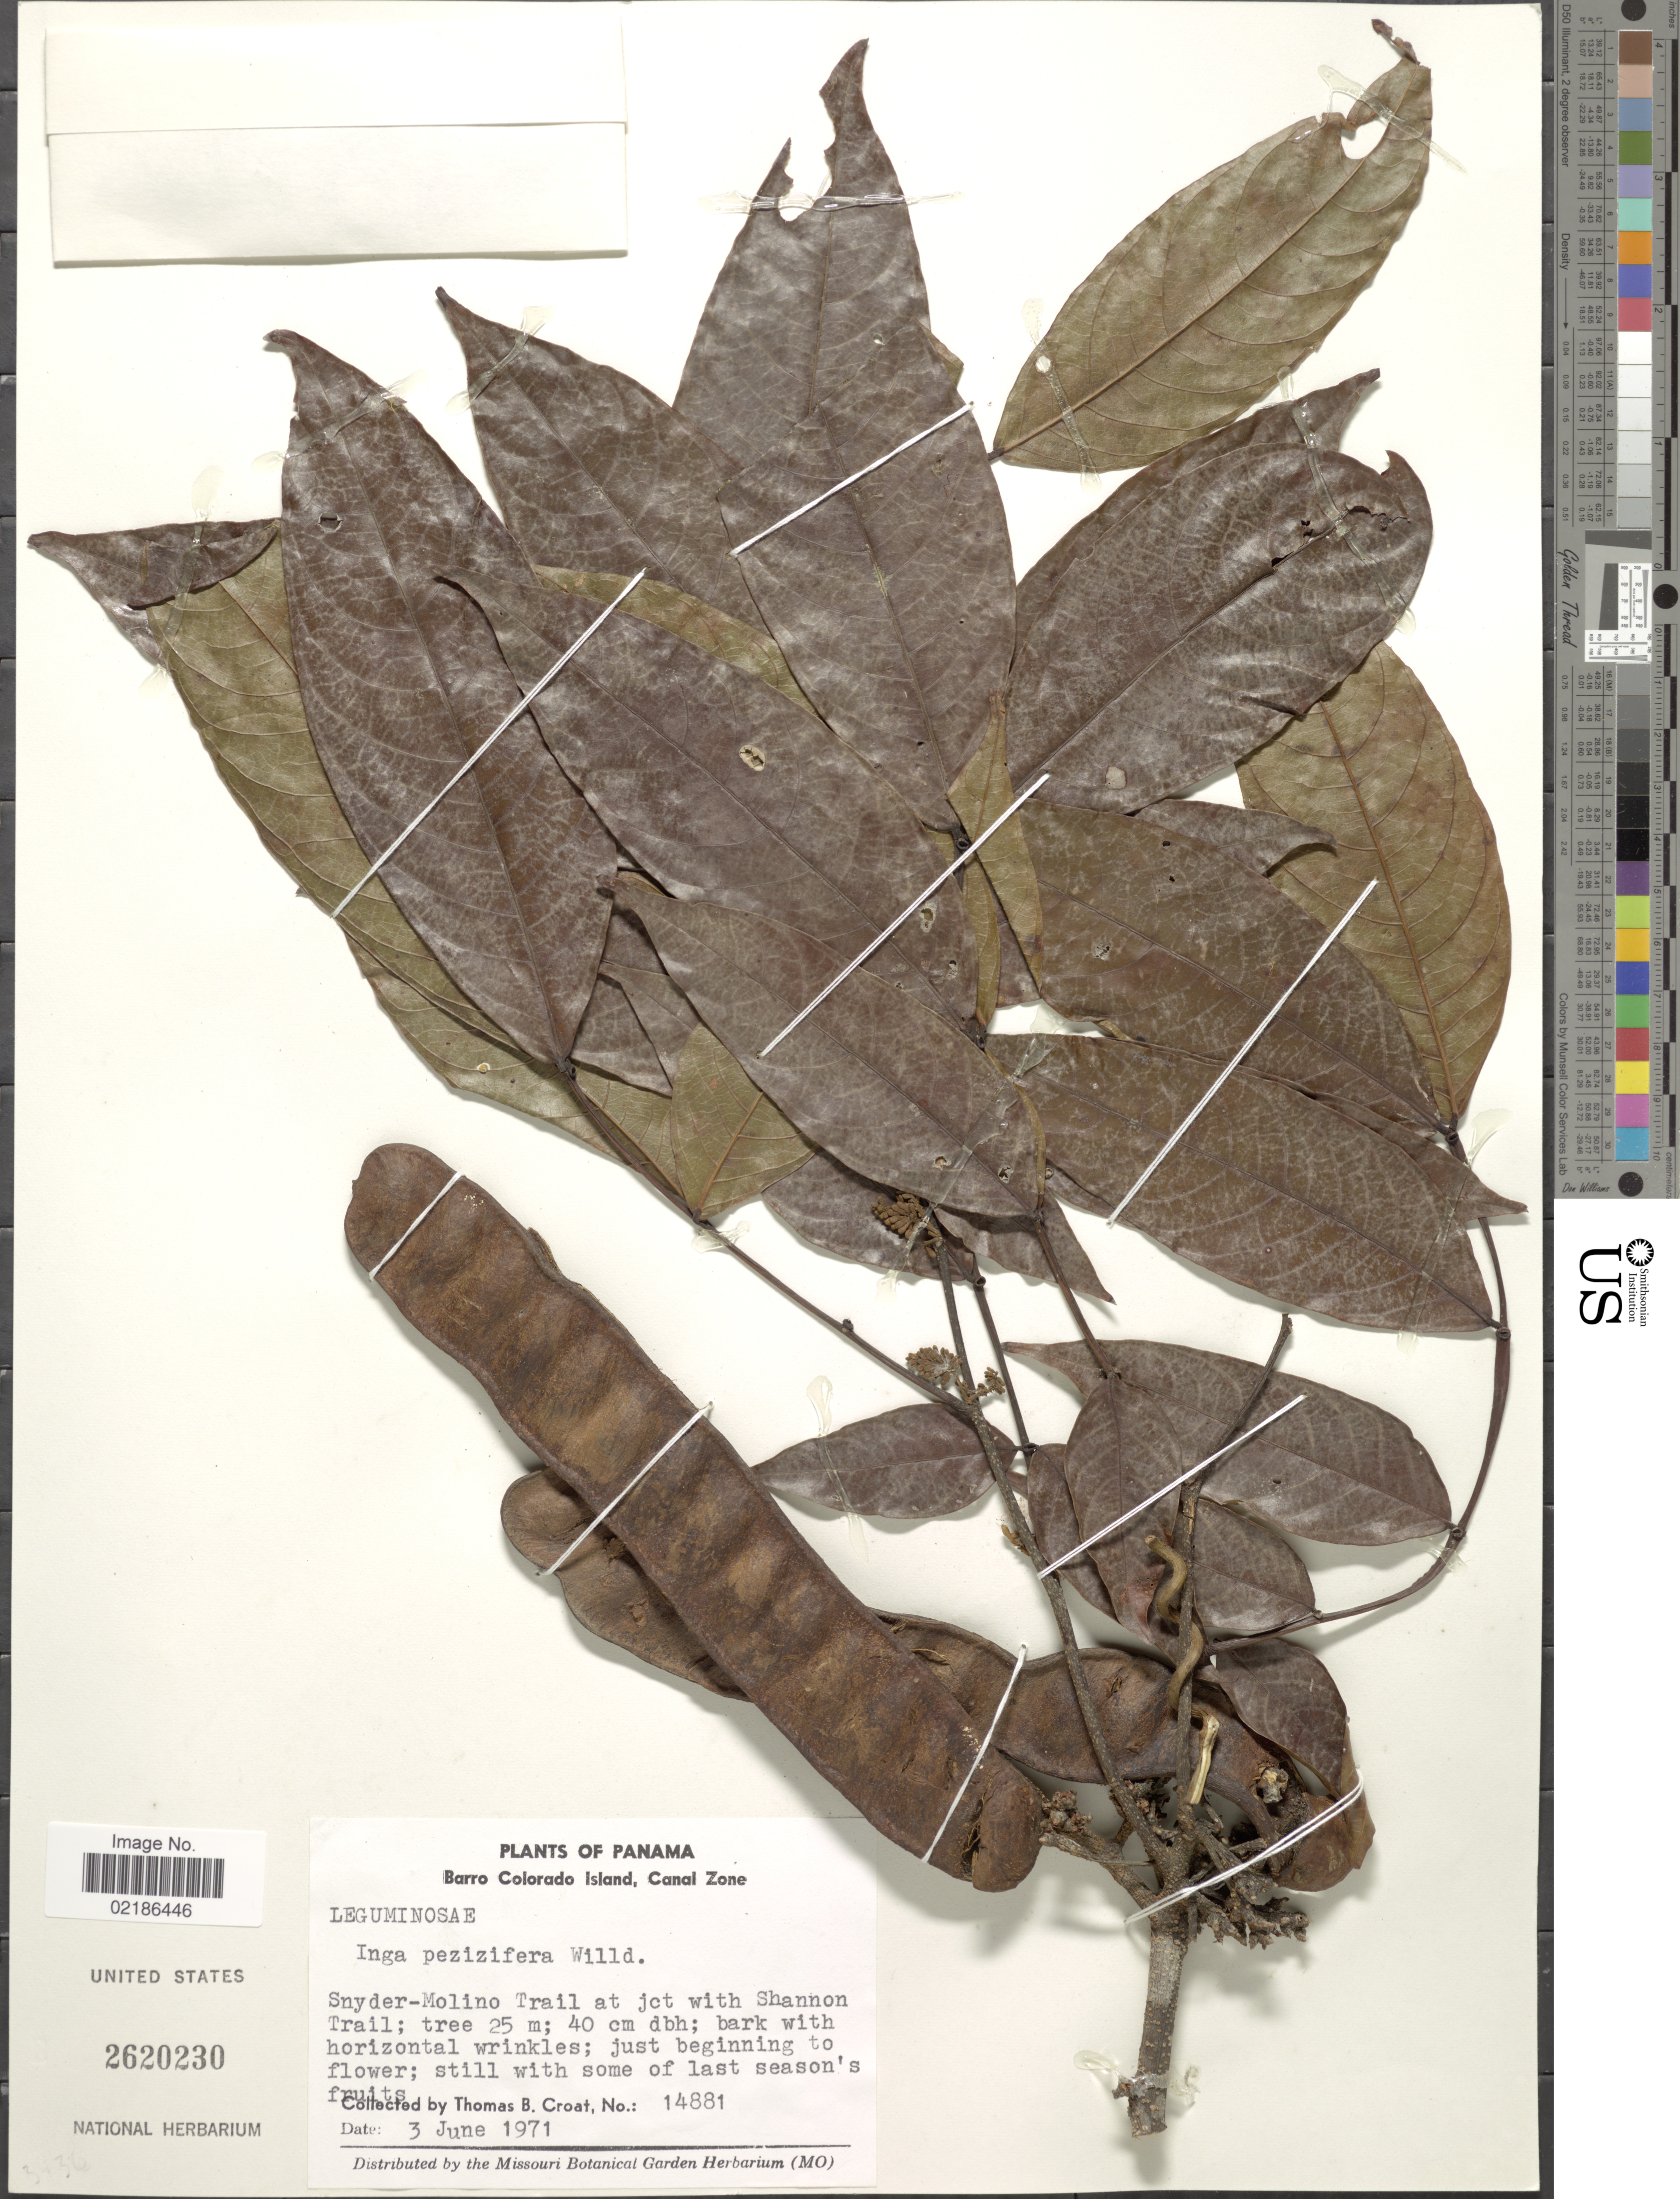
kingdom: Plantae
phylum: Tracheophyta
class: Magnoliopsida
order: Fabales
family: Fabaceae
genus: Inga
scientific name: Inga pezizifera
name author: Benth.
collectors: T. B. Croat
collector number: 14881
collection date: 1971-06-03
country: Panama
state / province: Panamá Oeste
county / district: Canal Zone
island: Barro Colorado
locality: Barro Colorado Island, Canal Zone, Snyder-Molino Trail at jct with Shannon Trail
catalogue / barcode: US 2620230